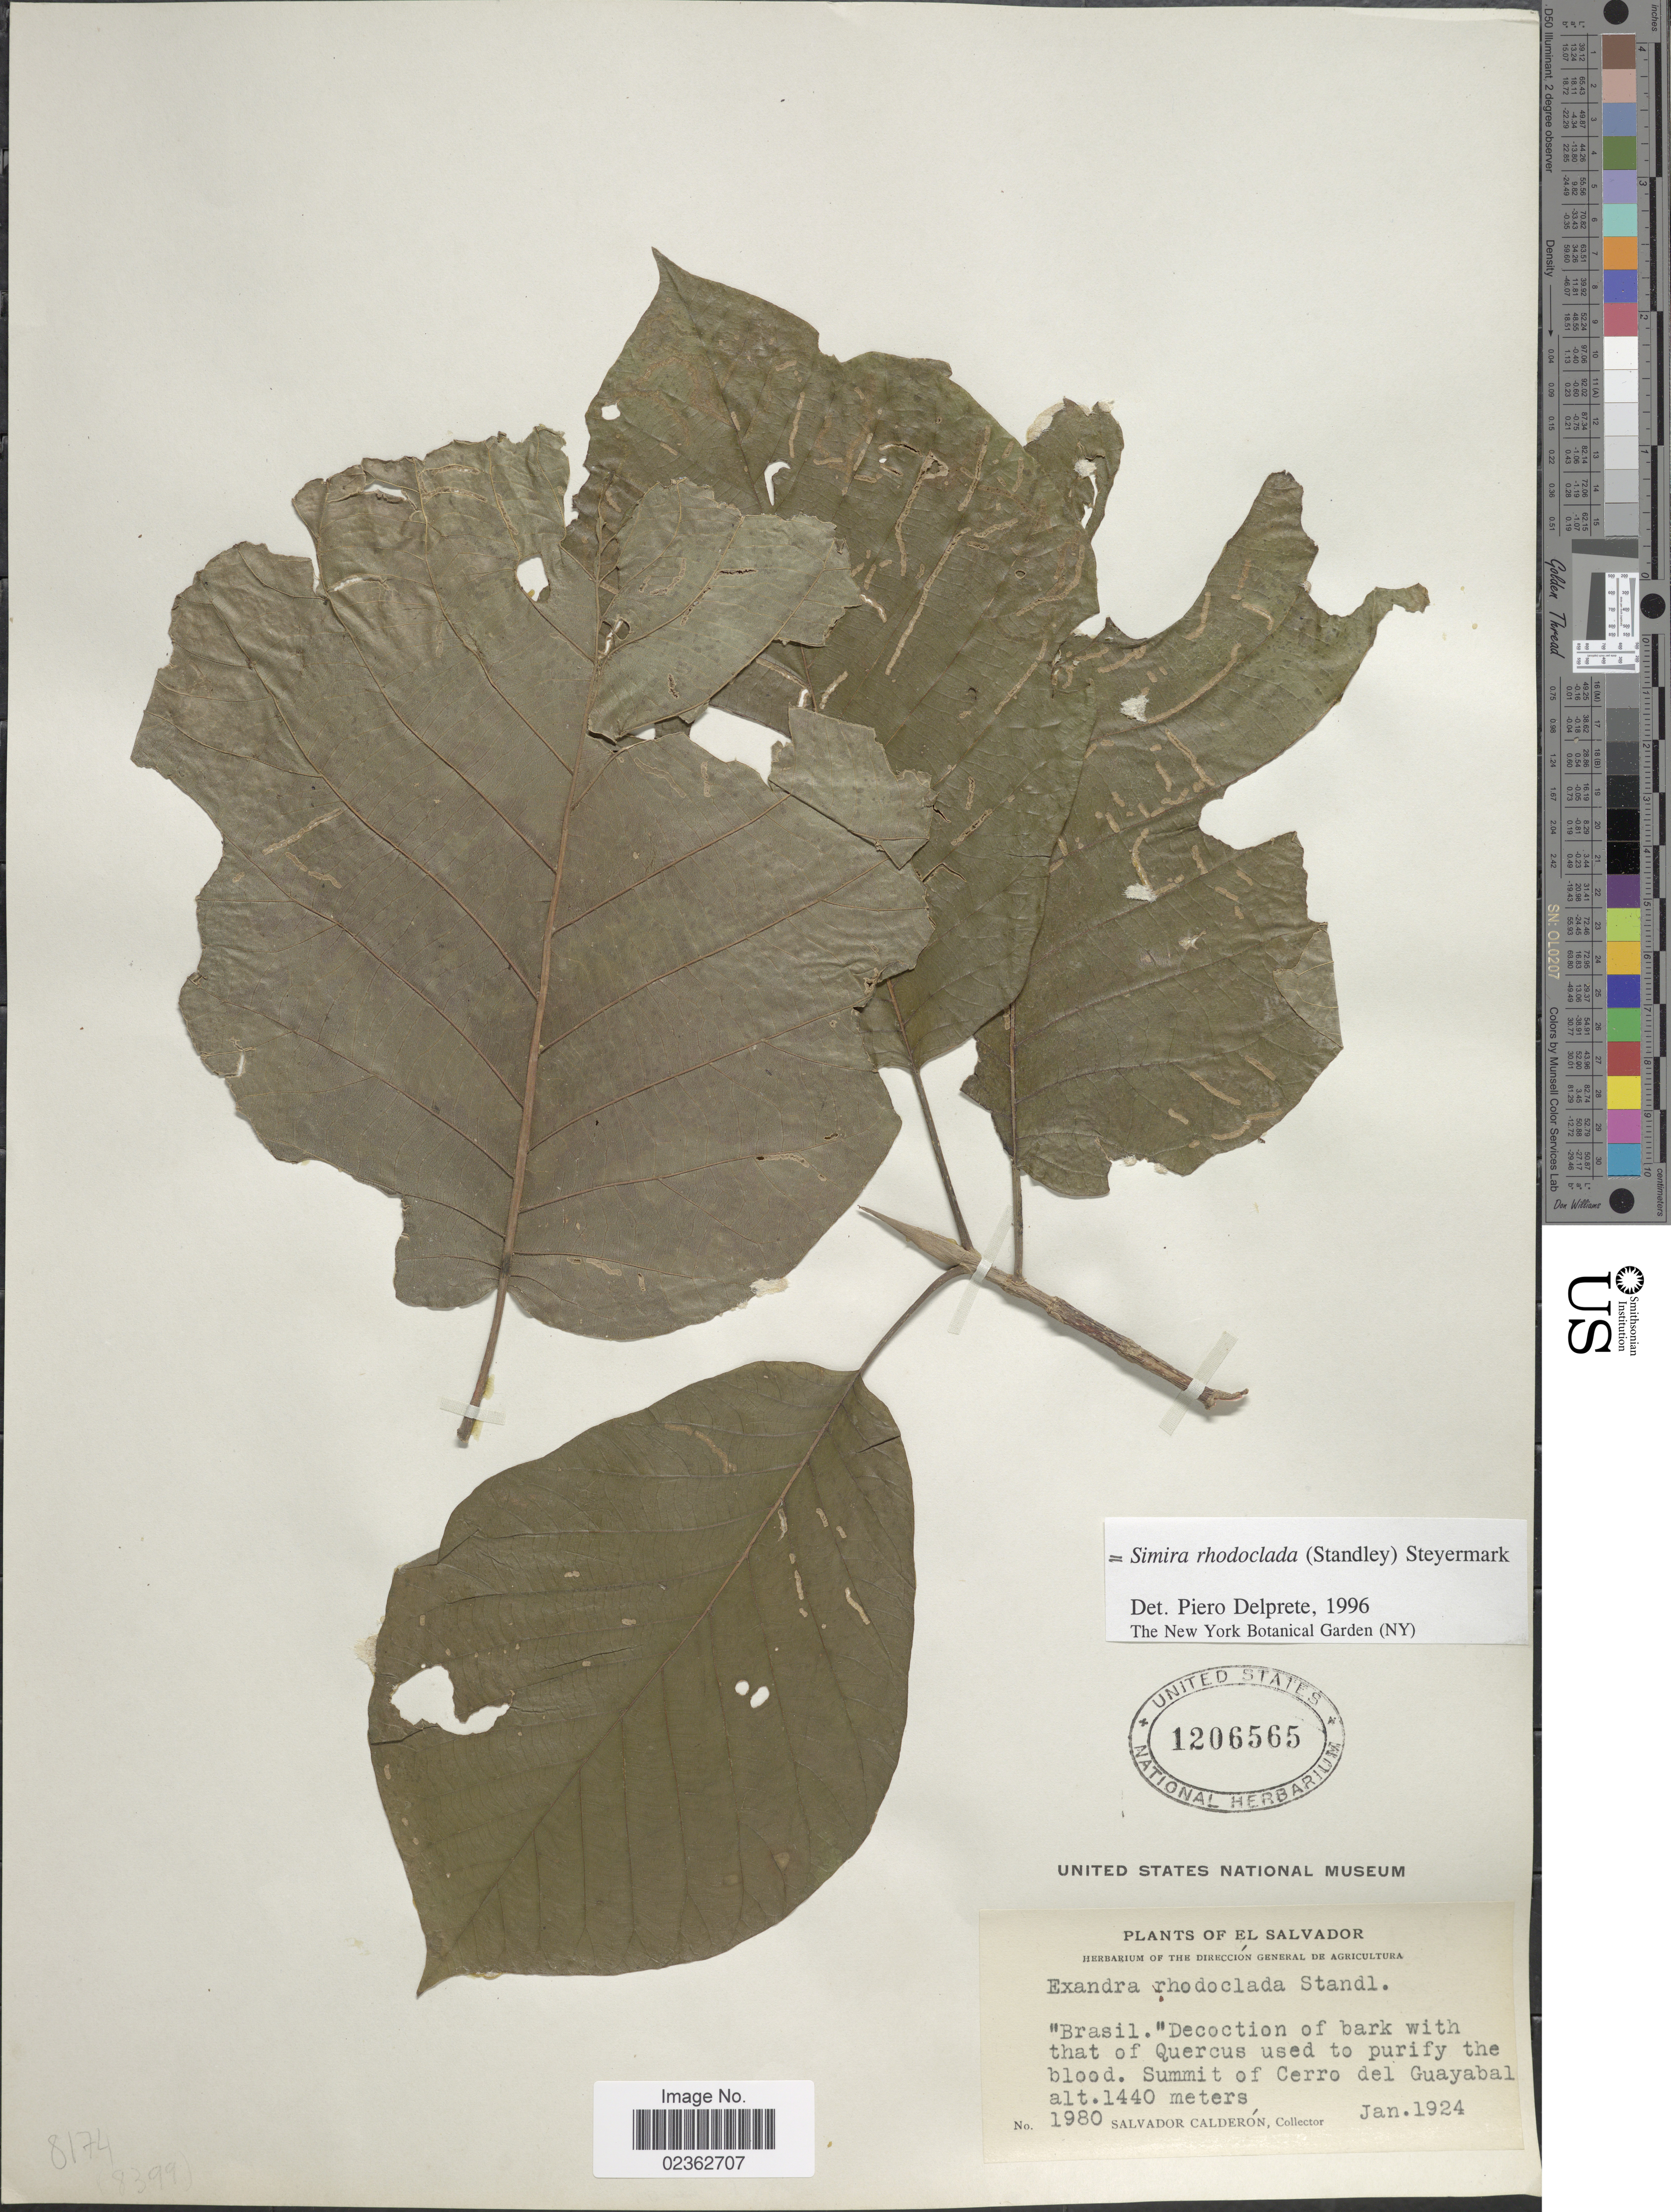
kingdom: Plantae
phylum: Tracheophyta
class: Magnoliopsida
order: Gentianales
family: Rubiaceae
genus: Simira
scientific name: Simira rhodoclada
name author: (Standl.) Steyerm.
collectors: S. Calderón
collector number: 1980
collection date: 1924-01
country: El Salvador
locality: Summit of Cerro del Guayabal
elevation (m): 1440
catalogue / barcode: US 1206565